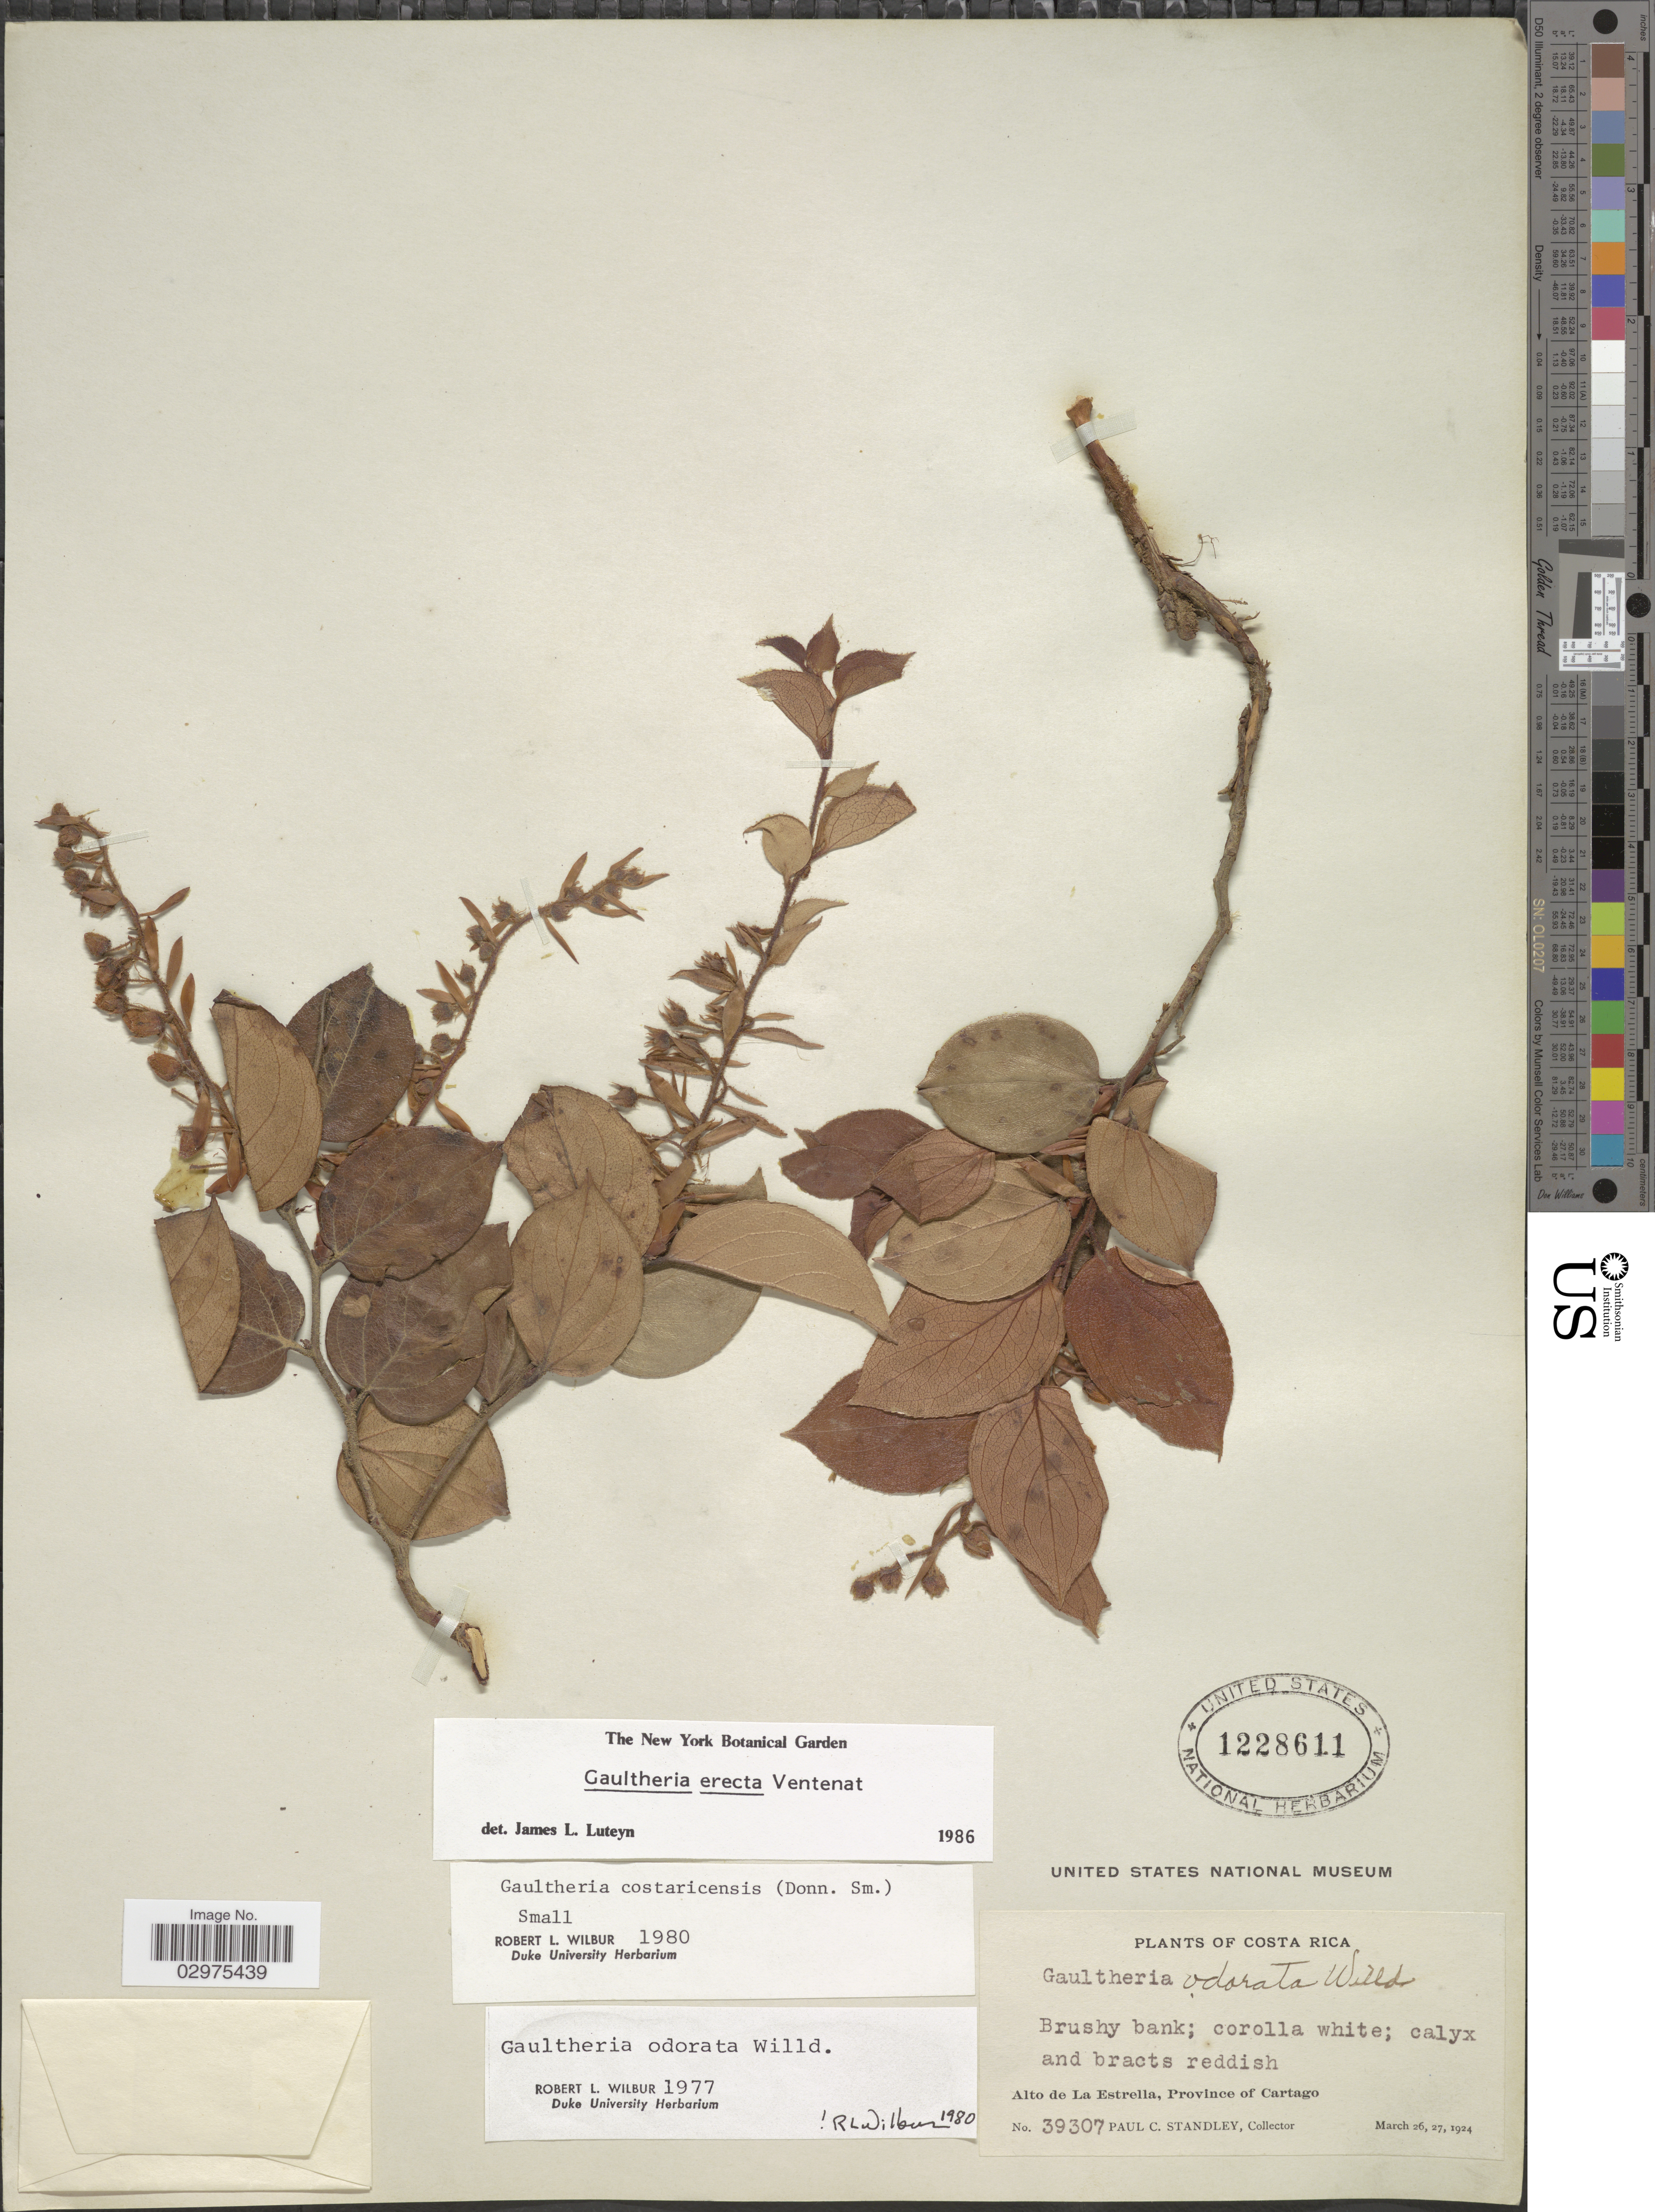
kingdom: Plantae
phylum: Tracheophyta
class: Magnoliopsida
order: Ericales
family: Ericaceae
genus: Gaultheria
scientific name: Gaultheria erecta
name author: Vent.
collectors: P. C. Standley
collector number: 39307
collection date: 1924-03-26/1924-03-27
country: Costa Rica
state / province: Cartago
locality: Alto de La Estrella.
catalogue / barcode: US 1228611